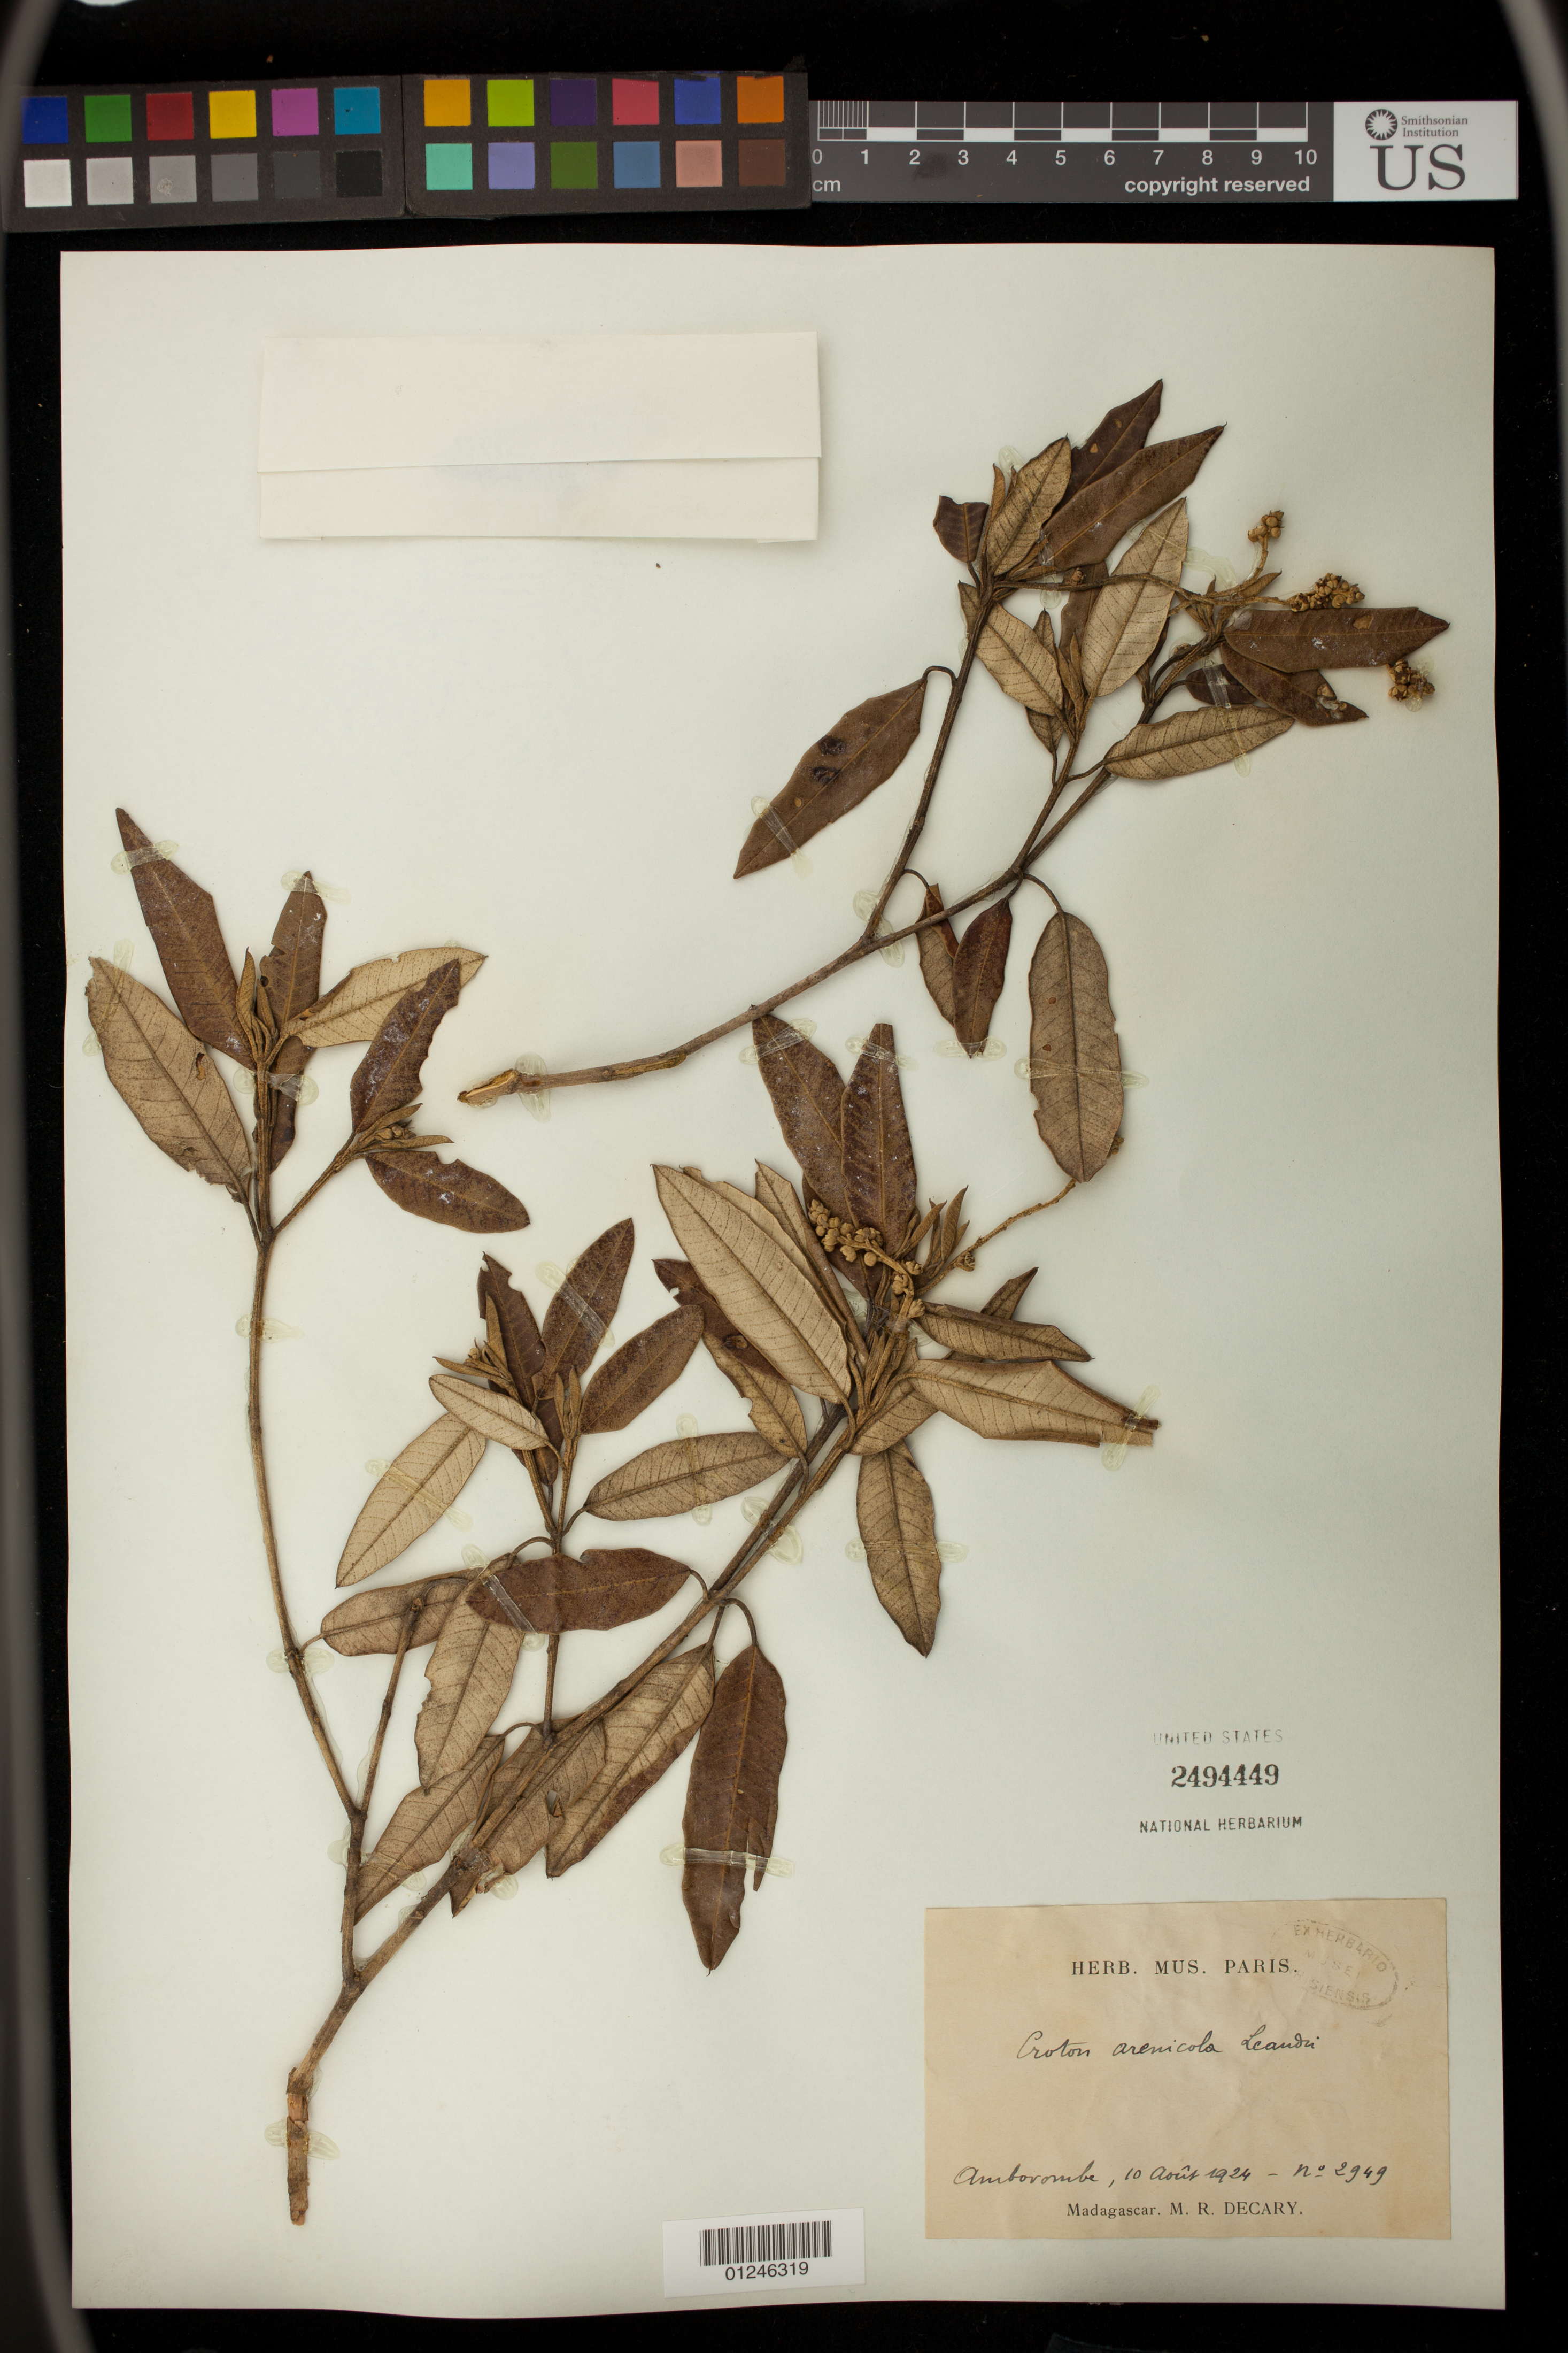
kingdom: Plantae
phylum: Tracheophyta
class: Magnoliopsida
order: Malpighiales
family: Euphorbiaceae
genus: Croton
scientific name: Croton chlaenacicomes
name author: Leandri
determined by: Berry, P. E., (WIS), University of Wisconsin - Madison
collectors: R. Decary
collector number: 2949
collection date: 1924-08-10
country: Madagascar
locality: Amborombe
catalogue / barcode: US 2494449